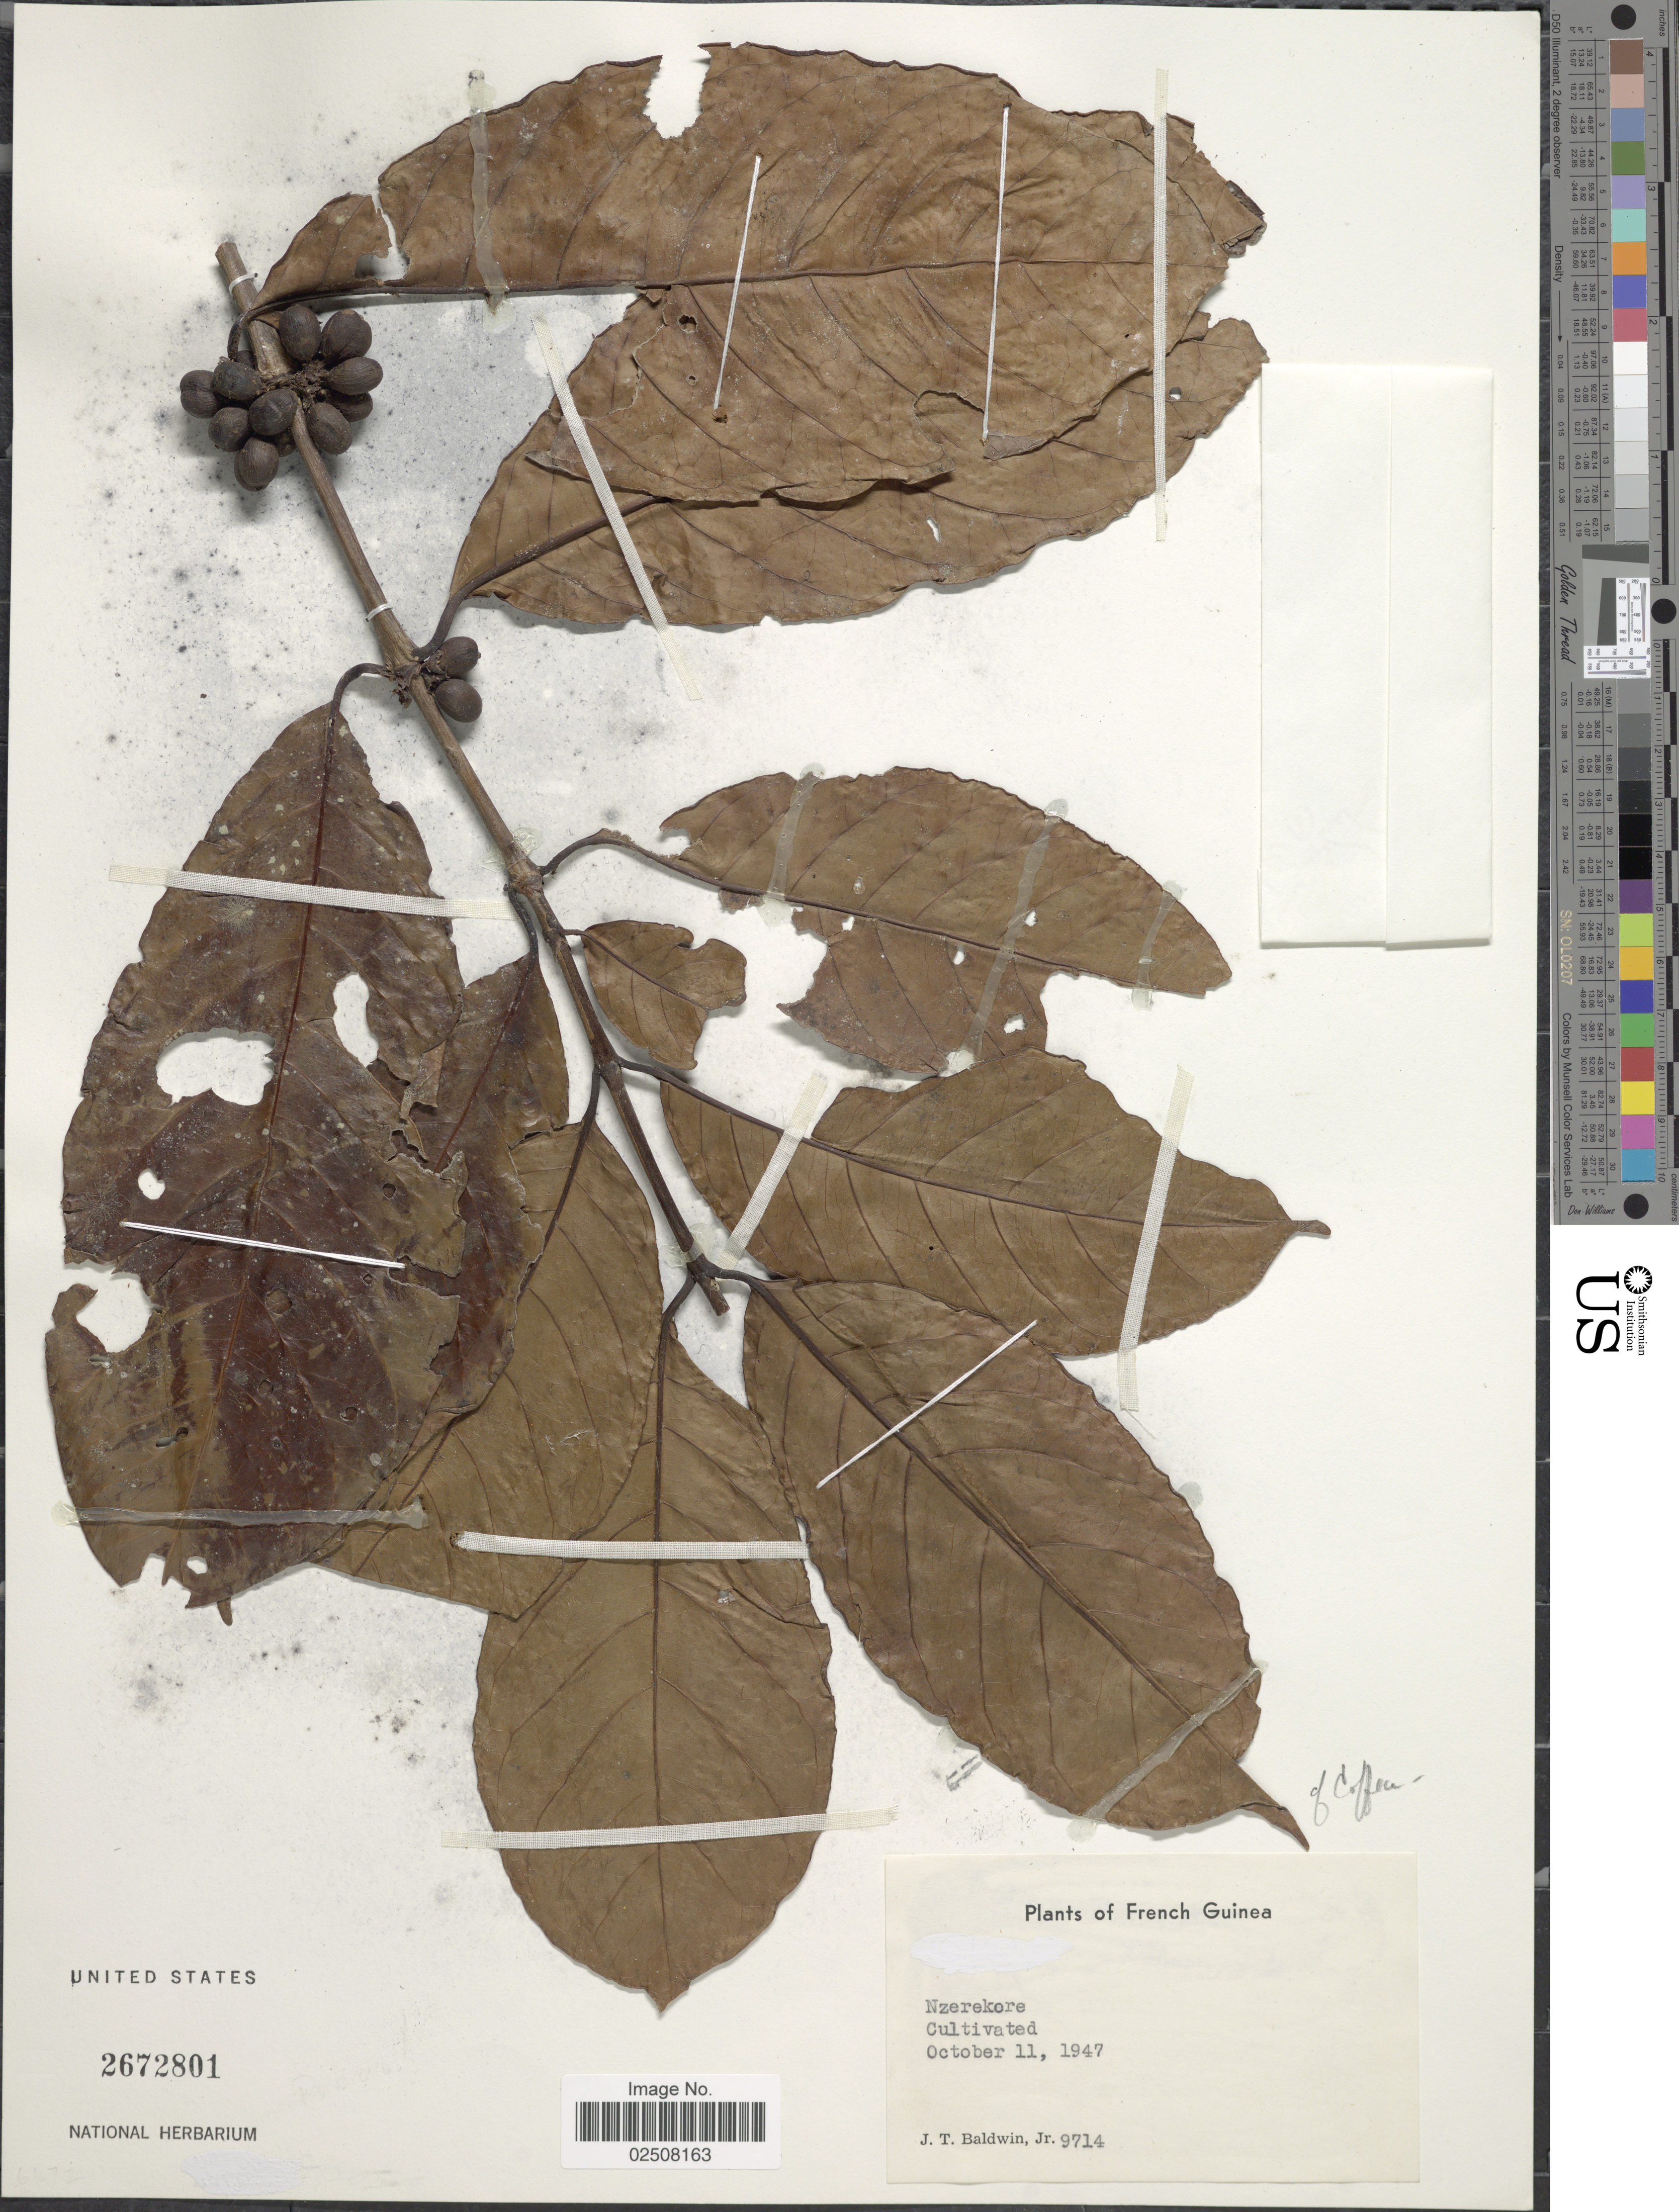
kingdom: Plantae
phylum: Tracheophyta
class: Magnoliopsida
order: Gentianales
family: Rubiaceae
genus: Coffea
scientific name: Coffea sp.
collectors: J. T. Baldwin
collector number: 9714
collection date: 1947-10-11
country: Guinea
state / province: Nzérékoré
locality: French Guinea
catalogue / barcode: US 2672801